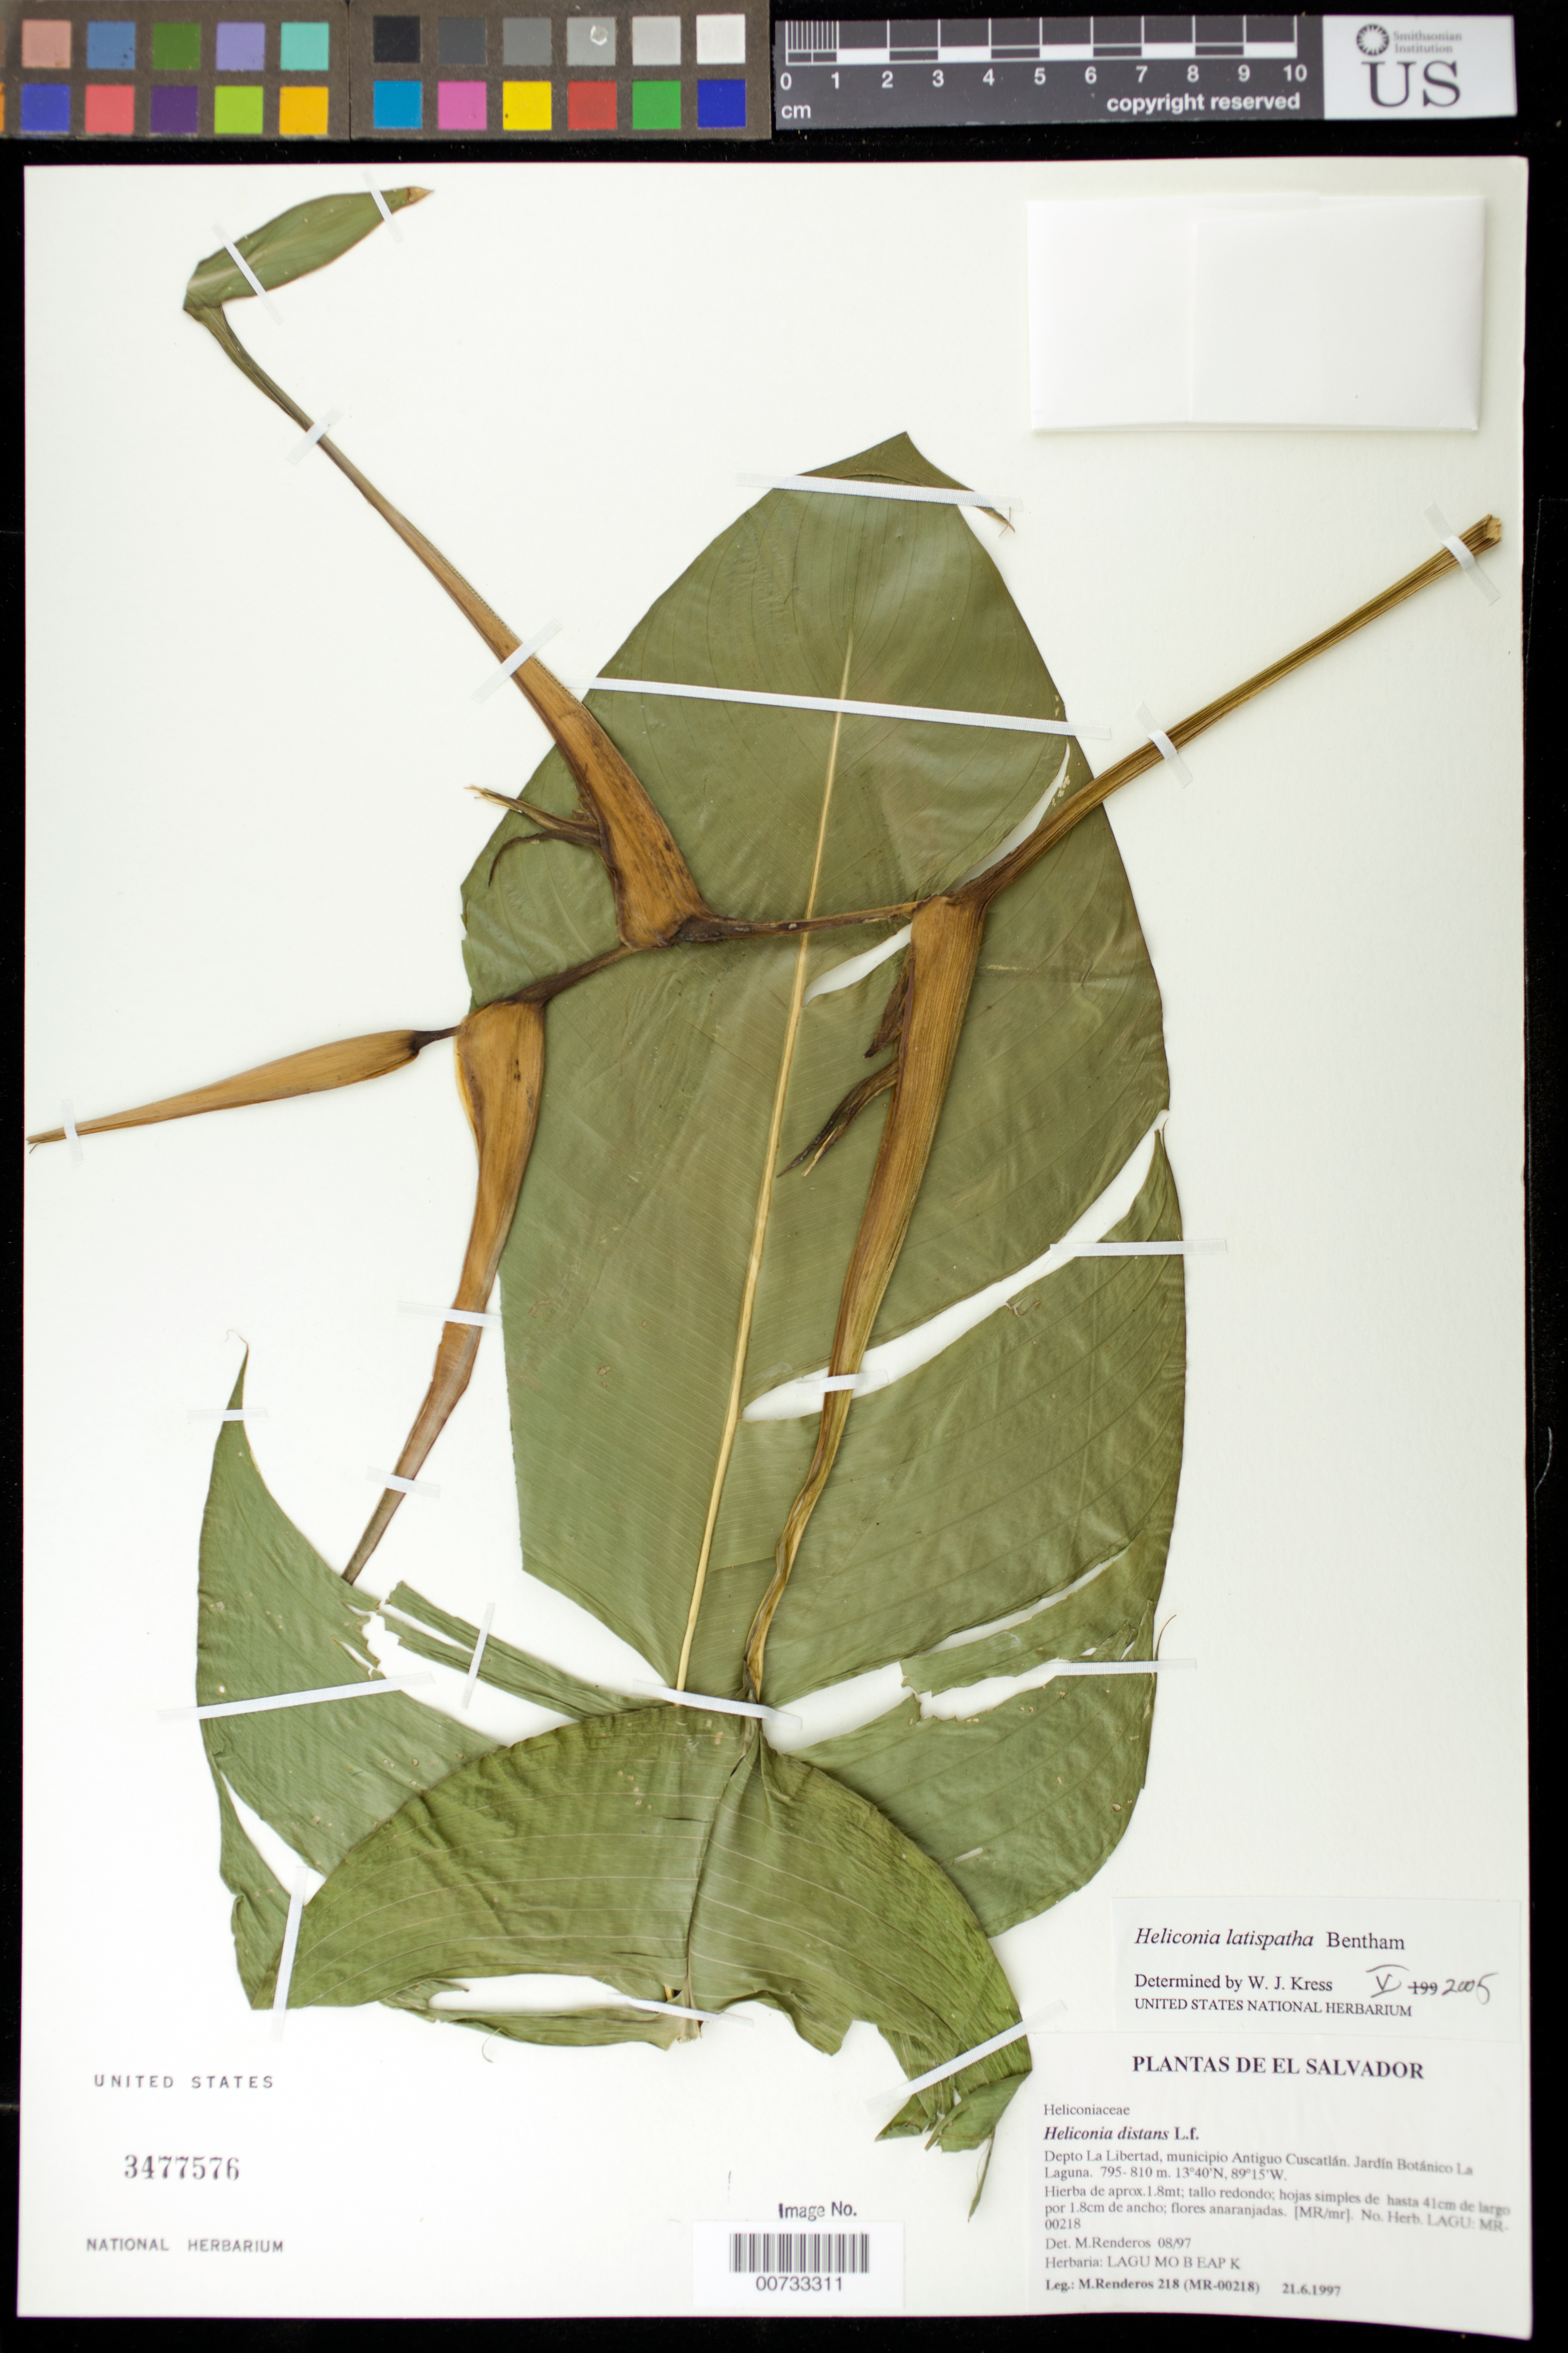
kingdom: Plantae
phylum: Tracheophyta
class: Liliopsida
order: Zingiberales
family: Heliconiaceae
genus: Heliconia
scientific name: Heliconia latispatha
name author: Benth.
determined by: Kress, W. J., (US), Smithsonian Institution - National Museum of Natural History (UNITED STATES)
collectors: M. Renderos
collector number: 218 (MR-00218)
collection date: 1997-06-21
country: El Salvador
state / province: La Libertad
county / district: Antiguo Cuscatlan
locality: Jardin Botanico La Laguna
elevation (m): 795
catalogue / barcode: US 3477576